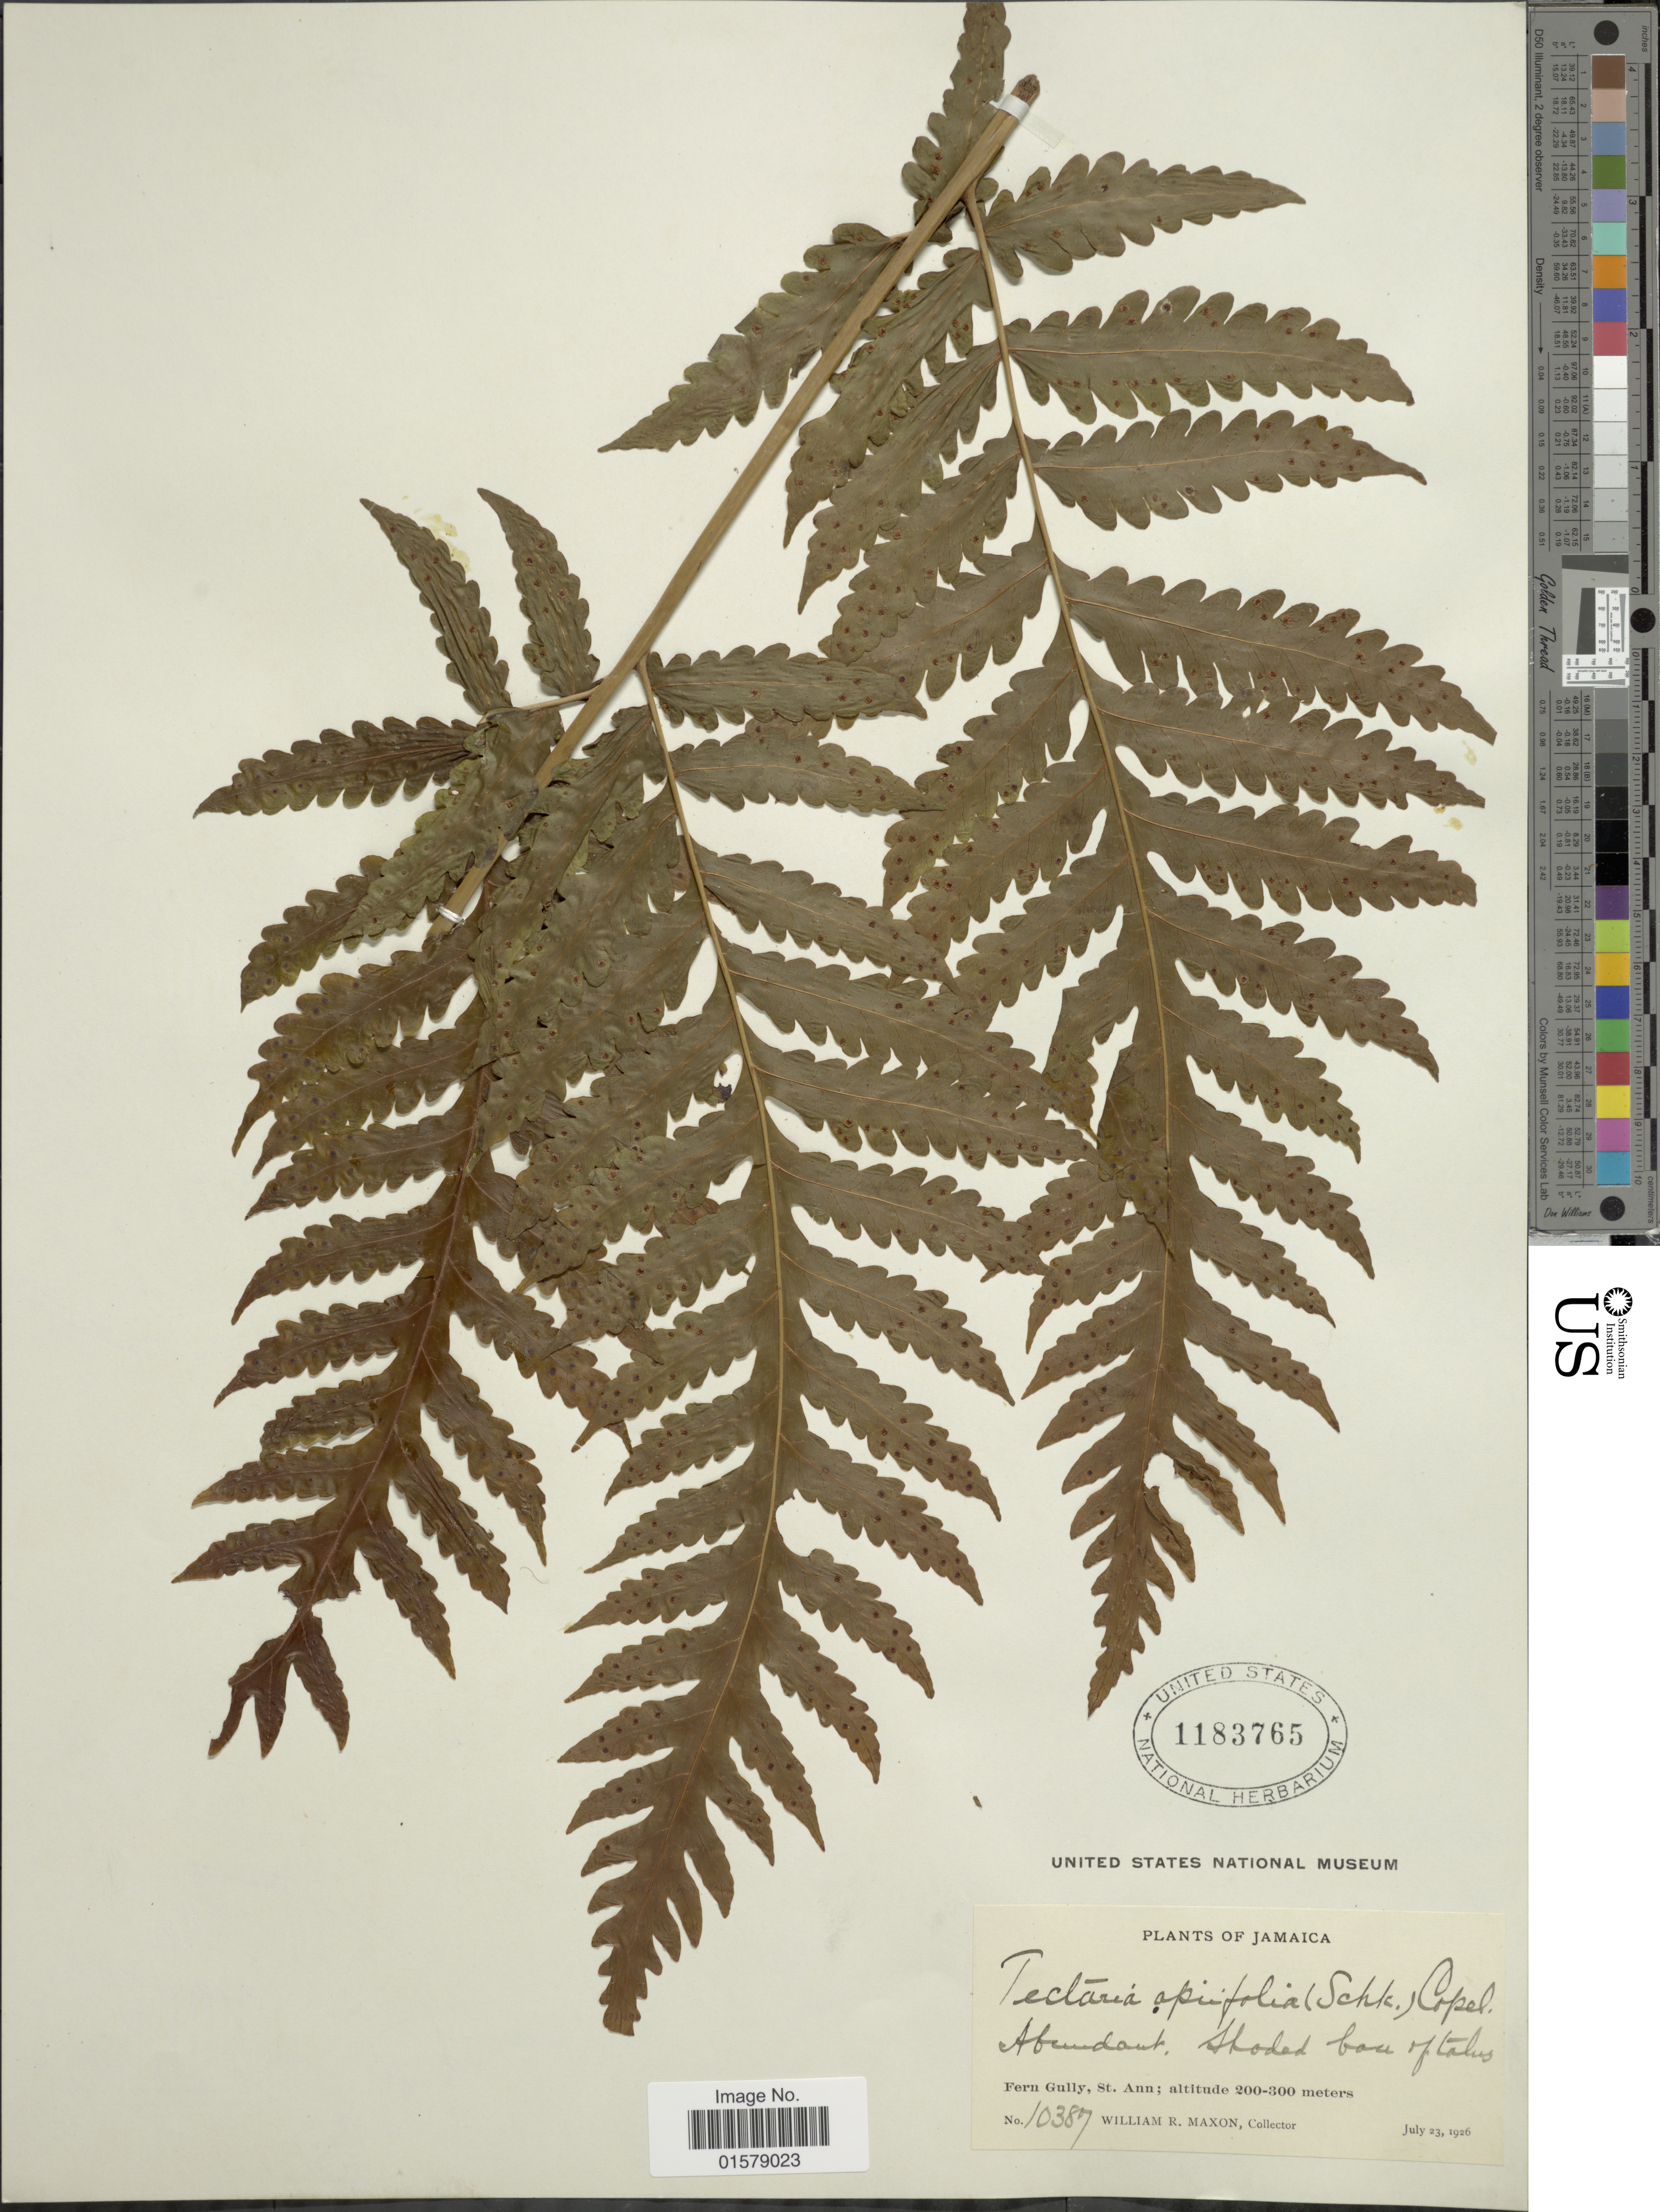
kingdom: Plantae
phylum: Tracheophyta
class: Polypodiopsida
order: Polypodiales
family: Tectariaceae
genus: Tectaria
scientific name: Tectaria apiifolia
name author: (Schkuhr) Copel.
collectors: W. R. Maxon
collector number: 10387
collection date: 1926-07-23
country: Jamaica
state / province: Saint Ann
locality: Fern Gully, St. Ann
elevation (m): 200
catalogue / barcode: US 1183765